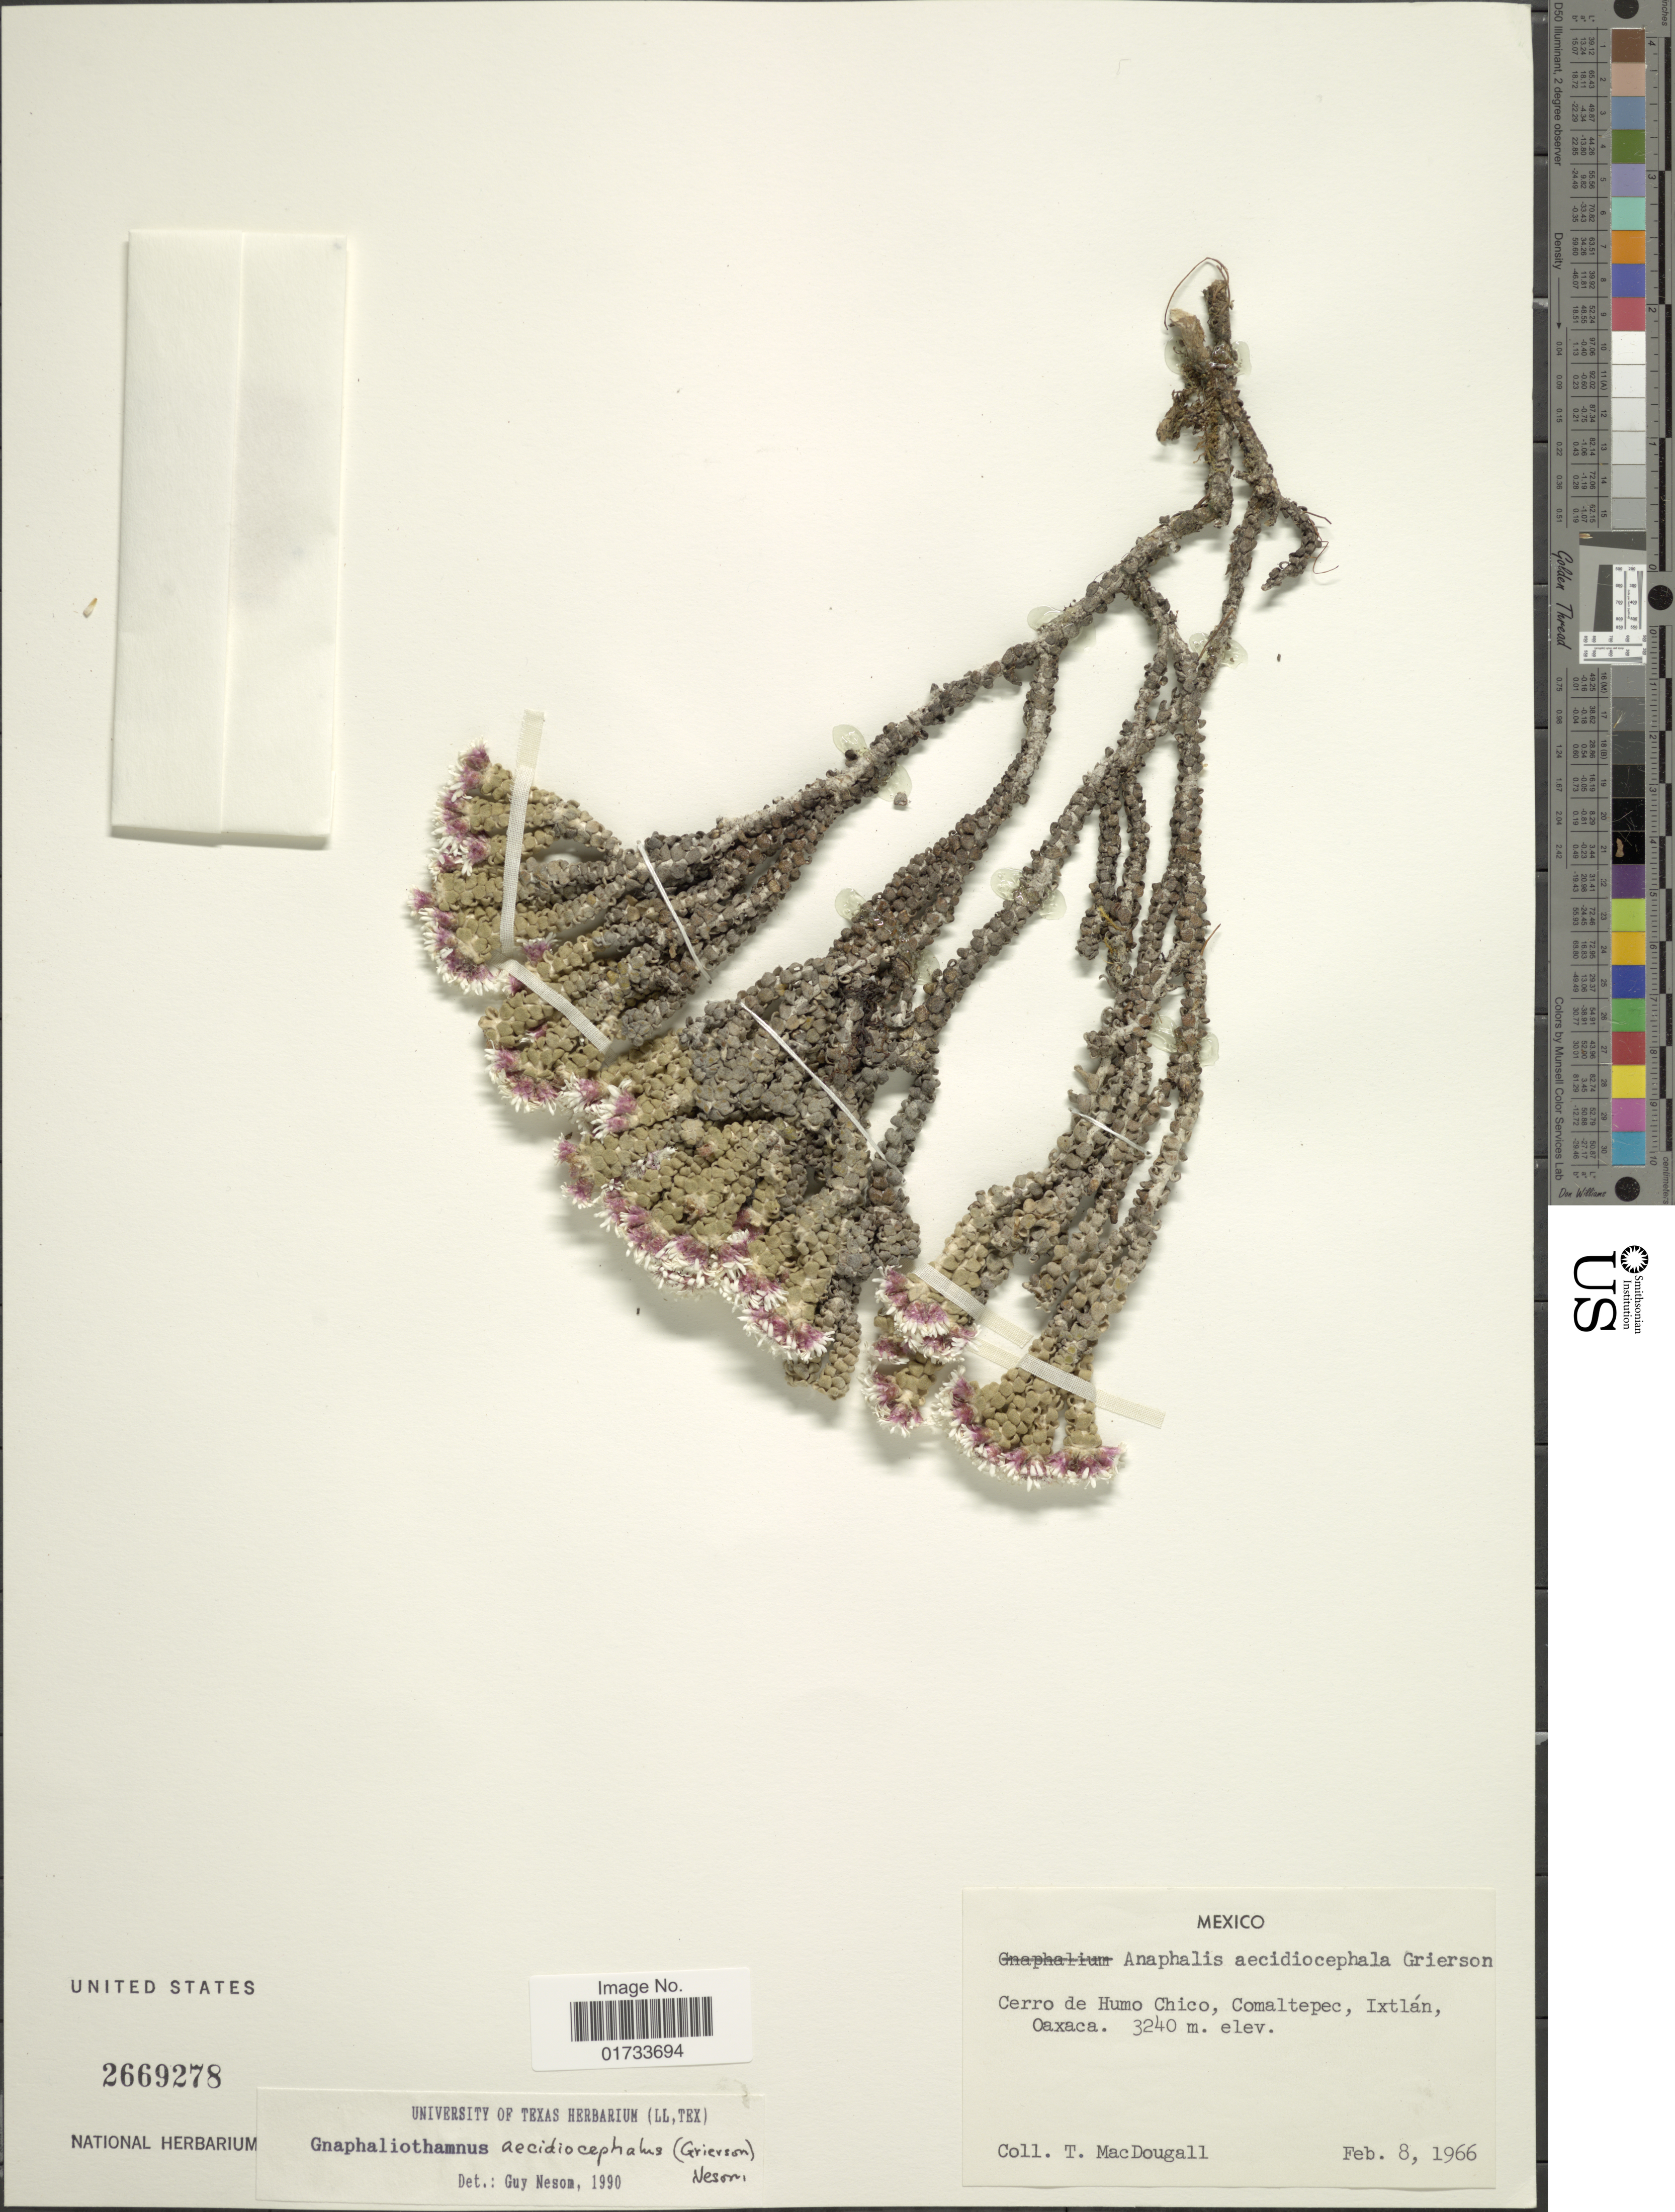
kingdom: Plantae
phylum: Tracheophyta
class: Magnoliopsida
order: Asterales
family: Asteraceae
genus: Chionolaena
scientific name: Chionolaena aecidiocephala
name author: Anderb. & S.E. Freire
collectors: T. B. MacDougall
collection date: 1966-02-08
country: Mexico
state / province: Oaxaca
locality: Cerro de Humo Chico, Comaltepec, Ixtlán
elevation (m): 3240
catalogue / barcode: US 2669278